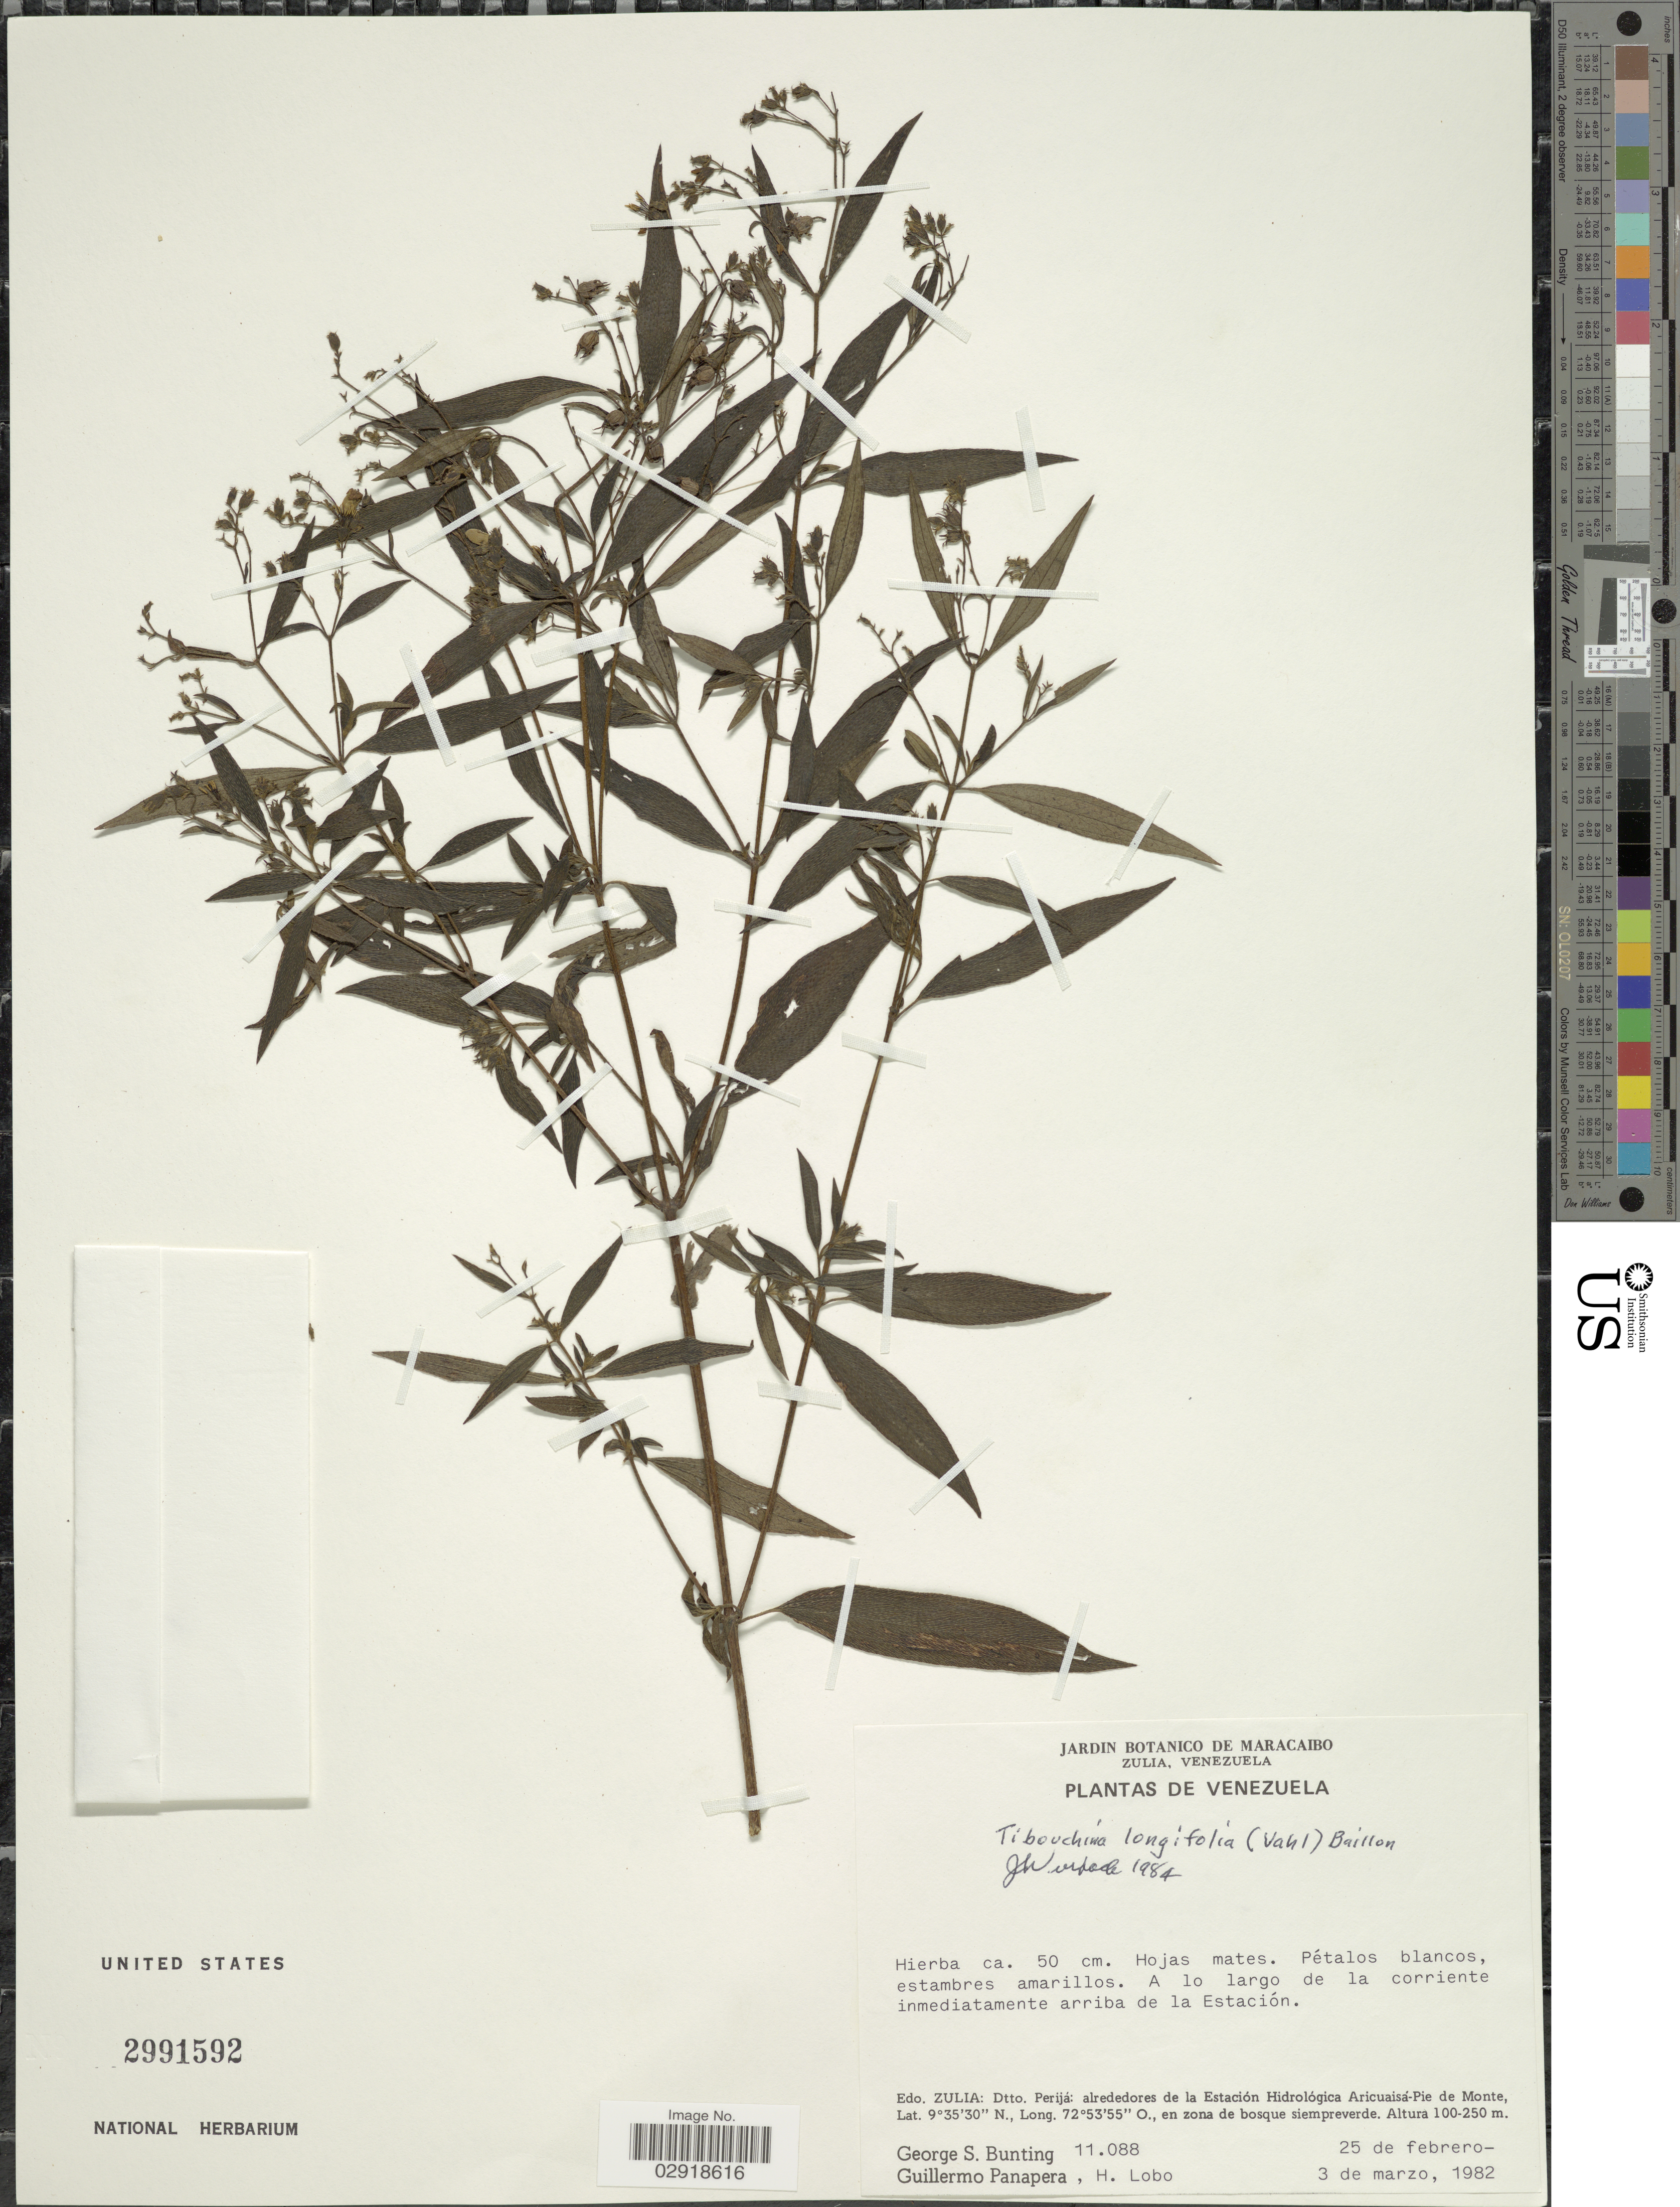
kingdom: Plantae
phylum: Tracheophyta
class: Magnoliopsida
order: Myrtales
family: Melastomataceae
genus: Chaetogastra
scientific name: Chaetogastra longifolia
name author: (Vahl) DC.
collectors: G. S. Bunting, G. Panapera & H. Lobo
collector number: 11088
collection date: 1982-02-25/1982-03-03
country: Venezuela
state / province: Zulia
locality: Edo. Zulia: Dtto. Perijá: alrededores de la Estación Hidrológica Aricuaisá-Pie de Monte.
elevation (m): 100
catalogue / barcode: US 2991592